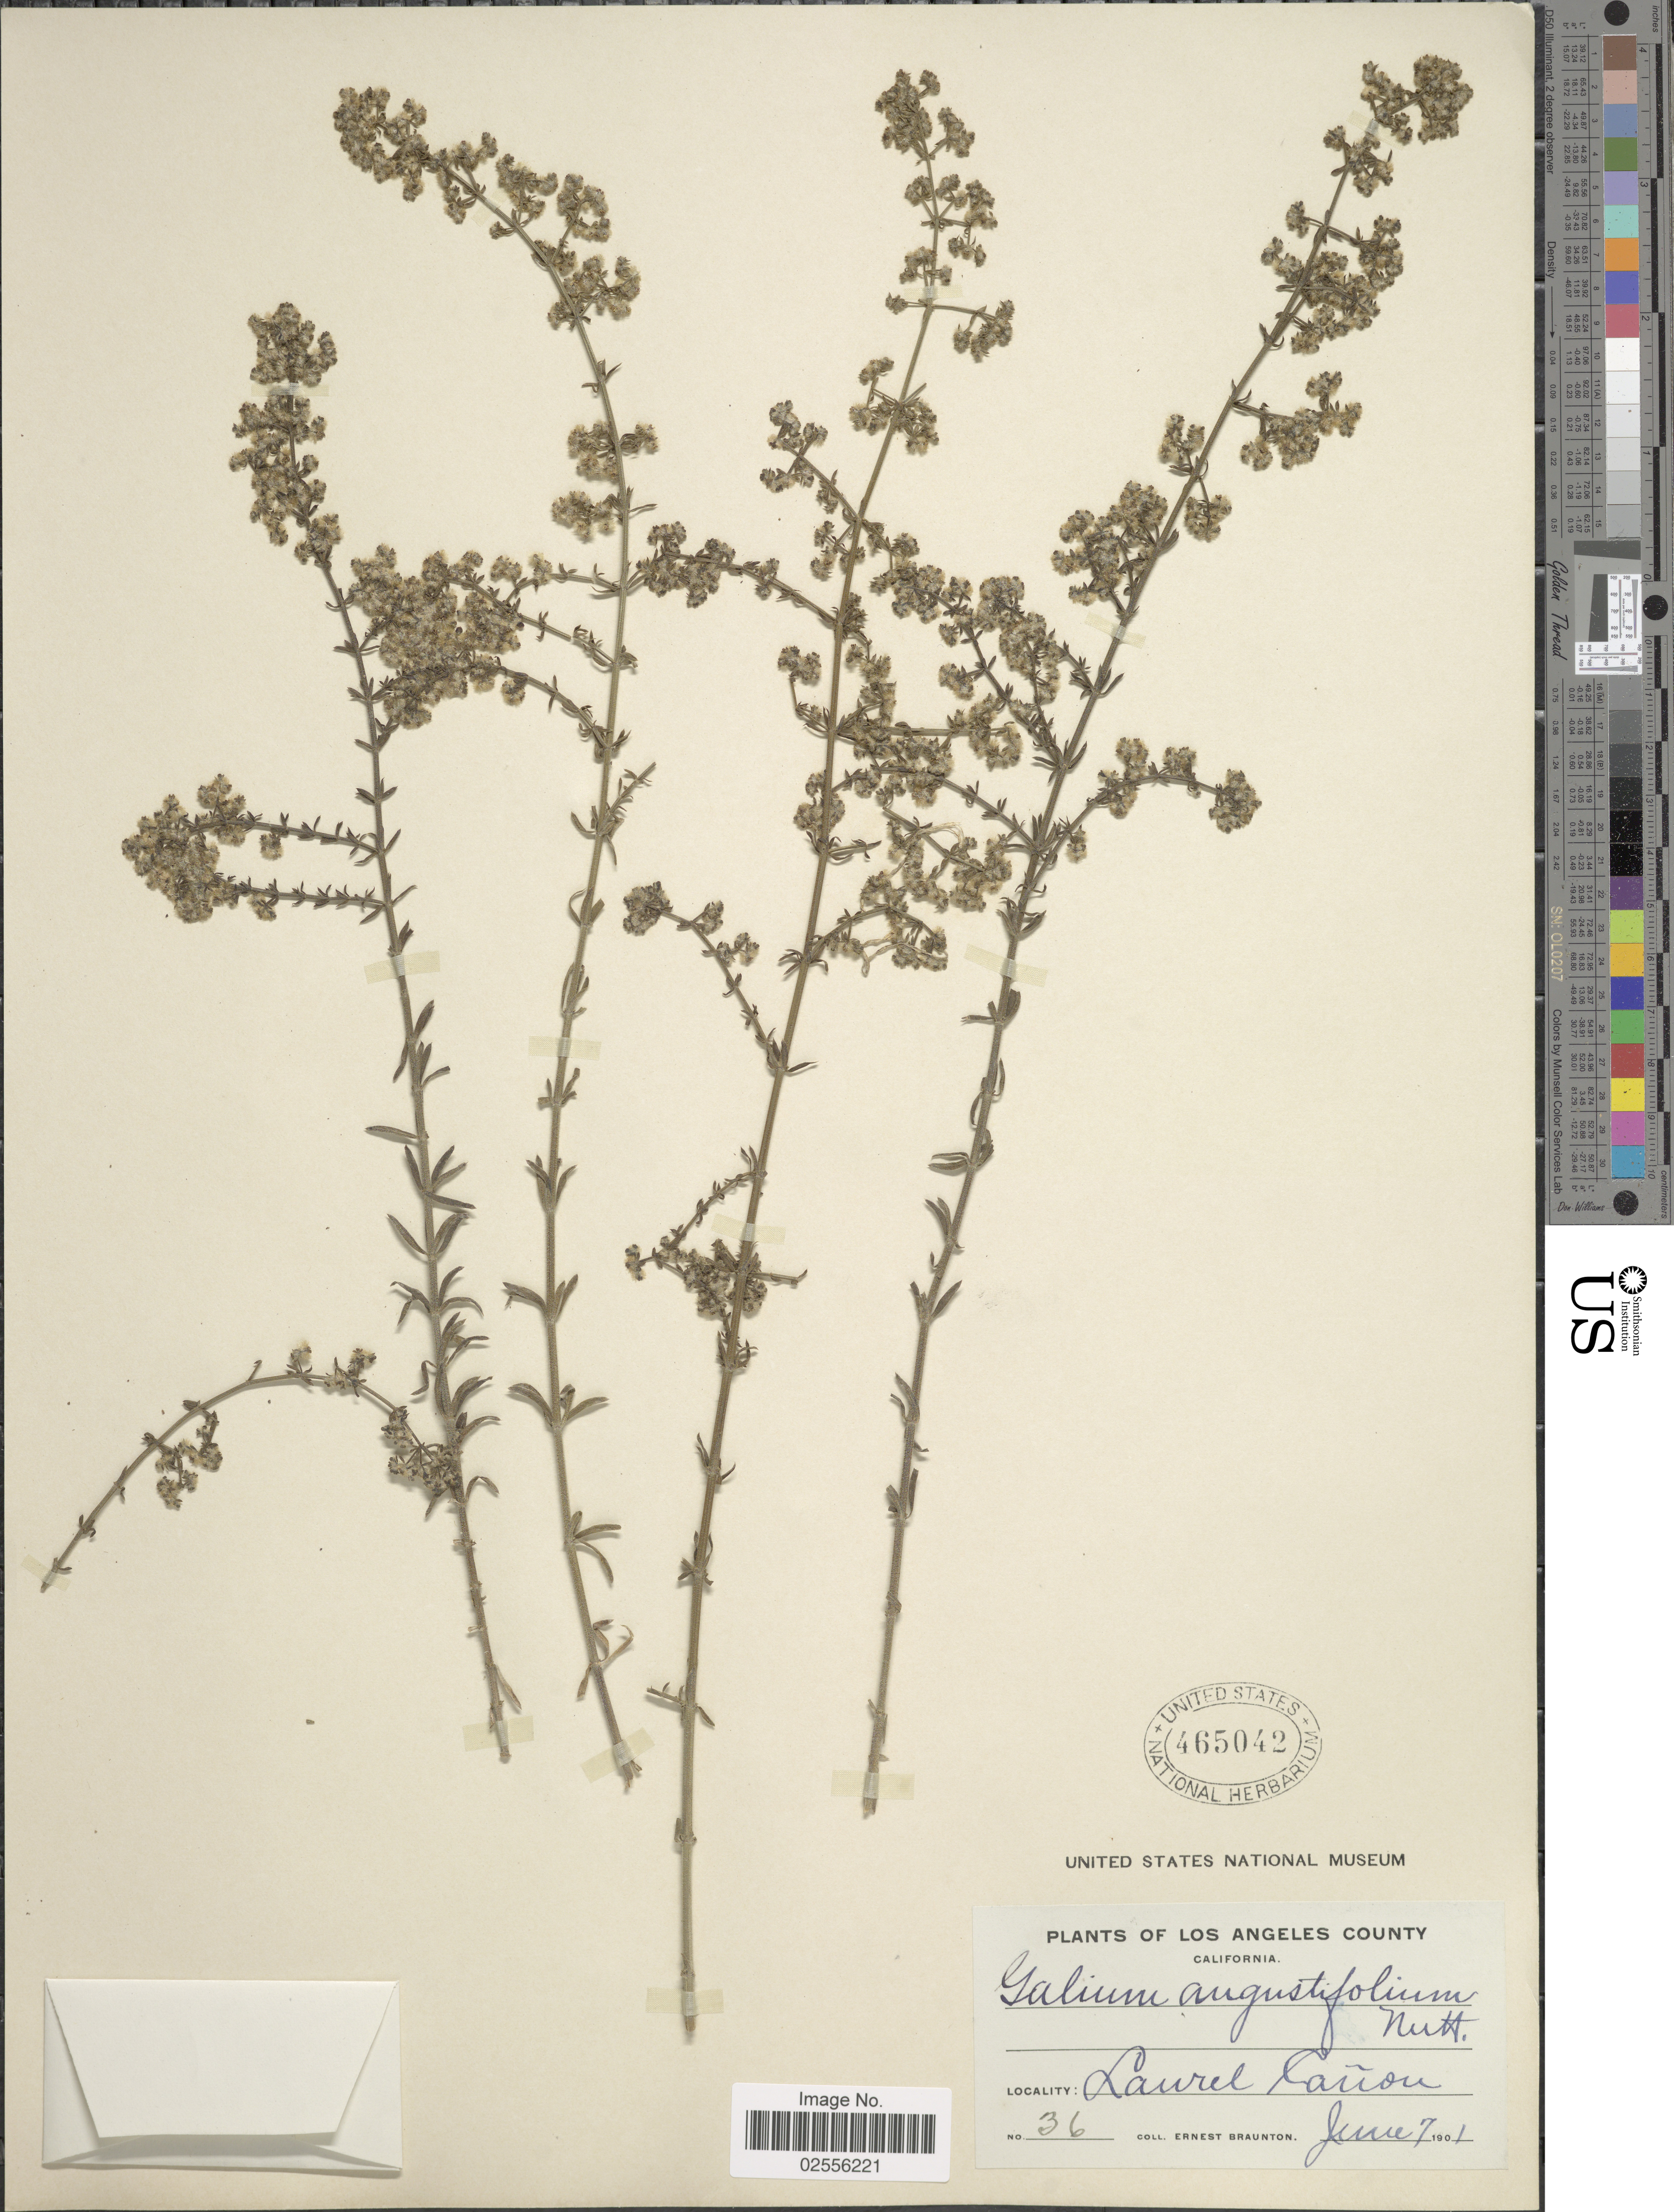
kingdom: Plantae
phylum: Tracheophyta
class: Magnoliopsida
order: Gentianales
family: Rubiaceae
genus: Galium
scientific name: Galium angustifolium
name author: Nutt.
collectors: E. Braunton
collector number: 36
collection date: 1901-06-07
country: United States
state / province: California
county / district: Los Angeles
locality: Los Angeles County, Laurel Canon.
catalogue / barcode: US 465042